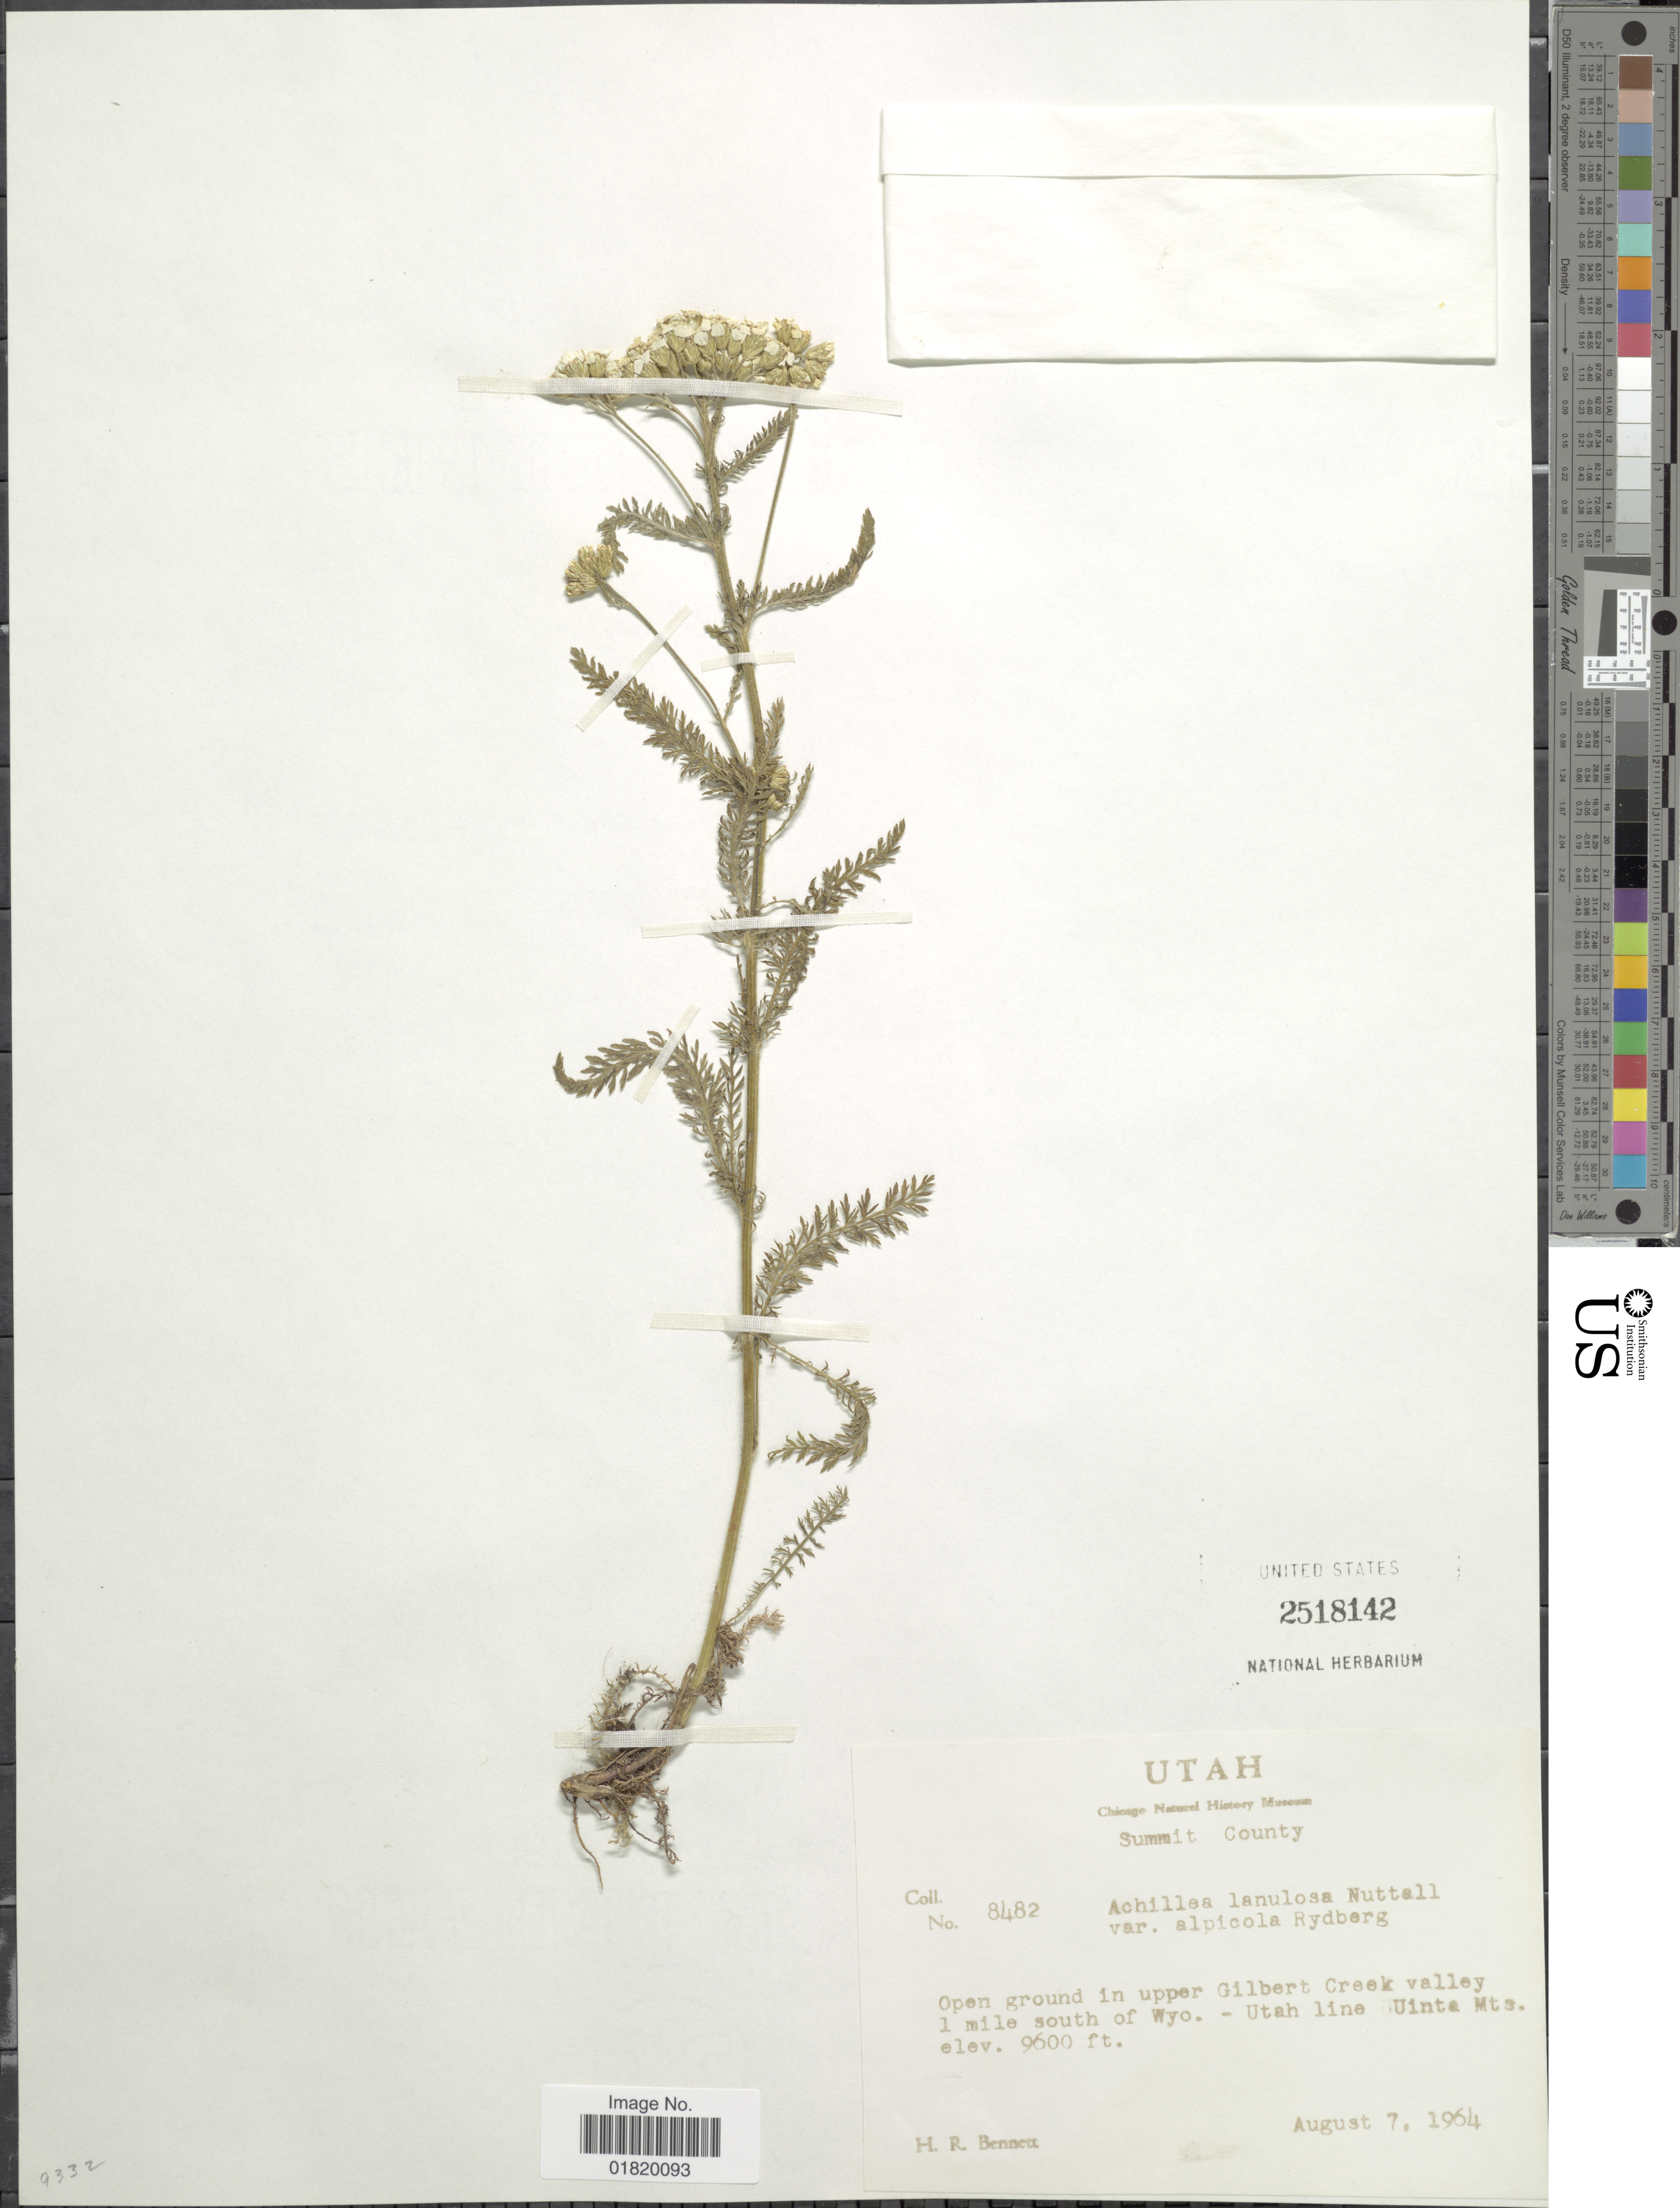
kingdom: Plantae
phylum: Tracheophyta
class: Magnoliopsida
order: Asterales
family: Asteraceae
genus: Achillea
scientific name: Achillea lanulosa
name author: Nutt.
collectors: H. R. Bennett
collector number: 8482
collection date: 1964-08-07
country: United States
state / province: Utah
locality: Summit county. in upper Gilbert Creek valley 1 mile south of Wyo. - Utah line Uinta Mts.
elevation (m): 2926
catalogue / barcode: US 2518142